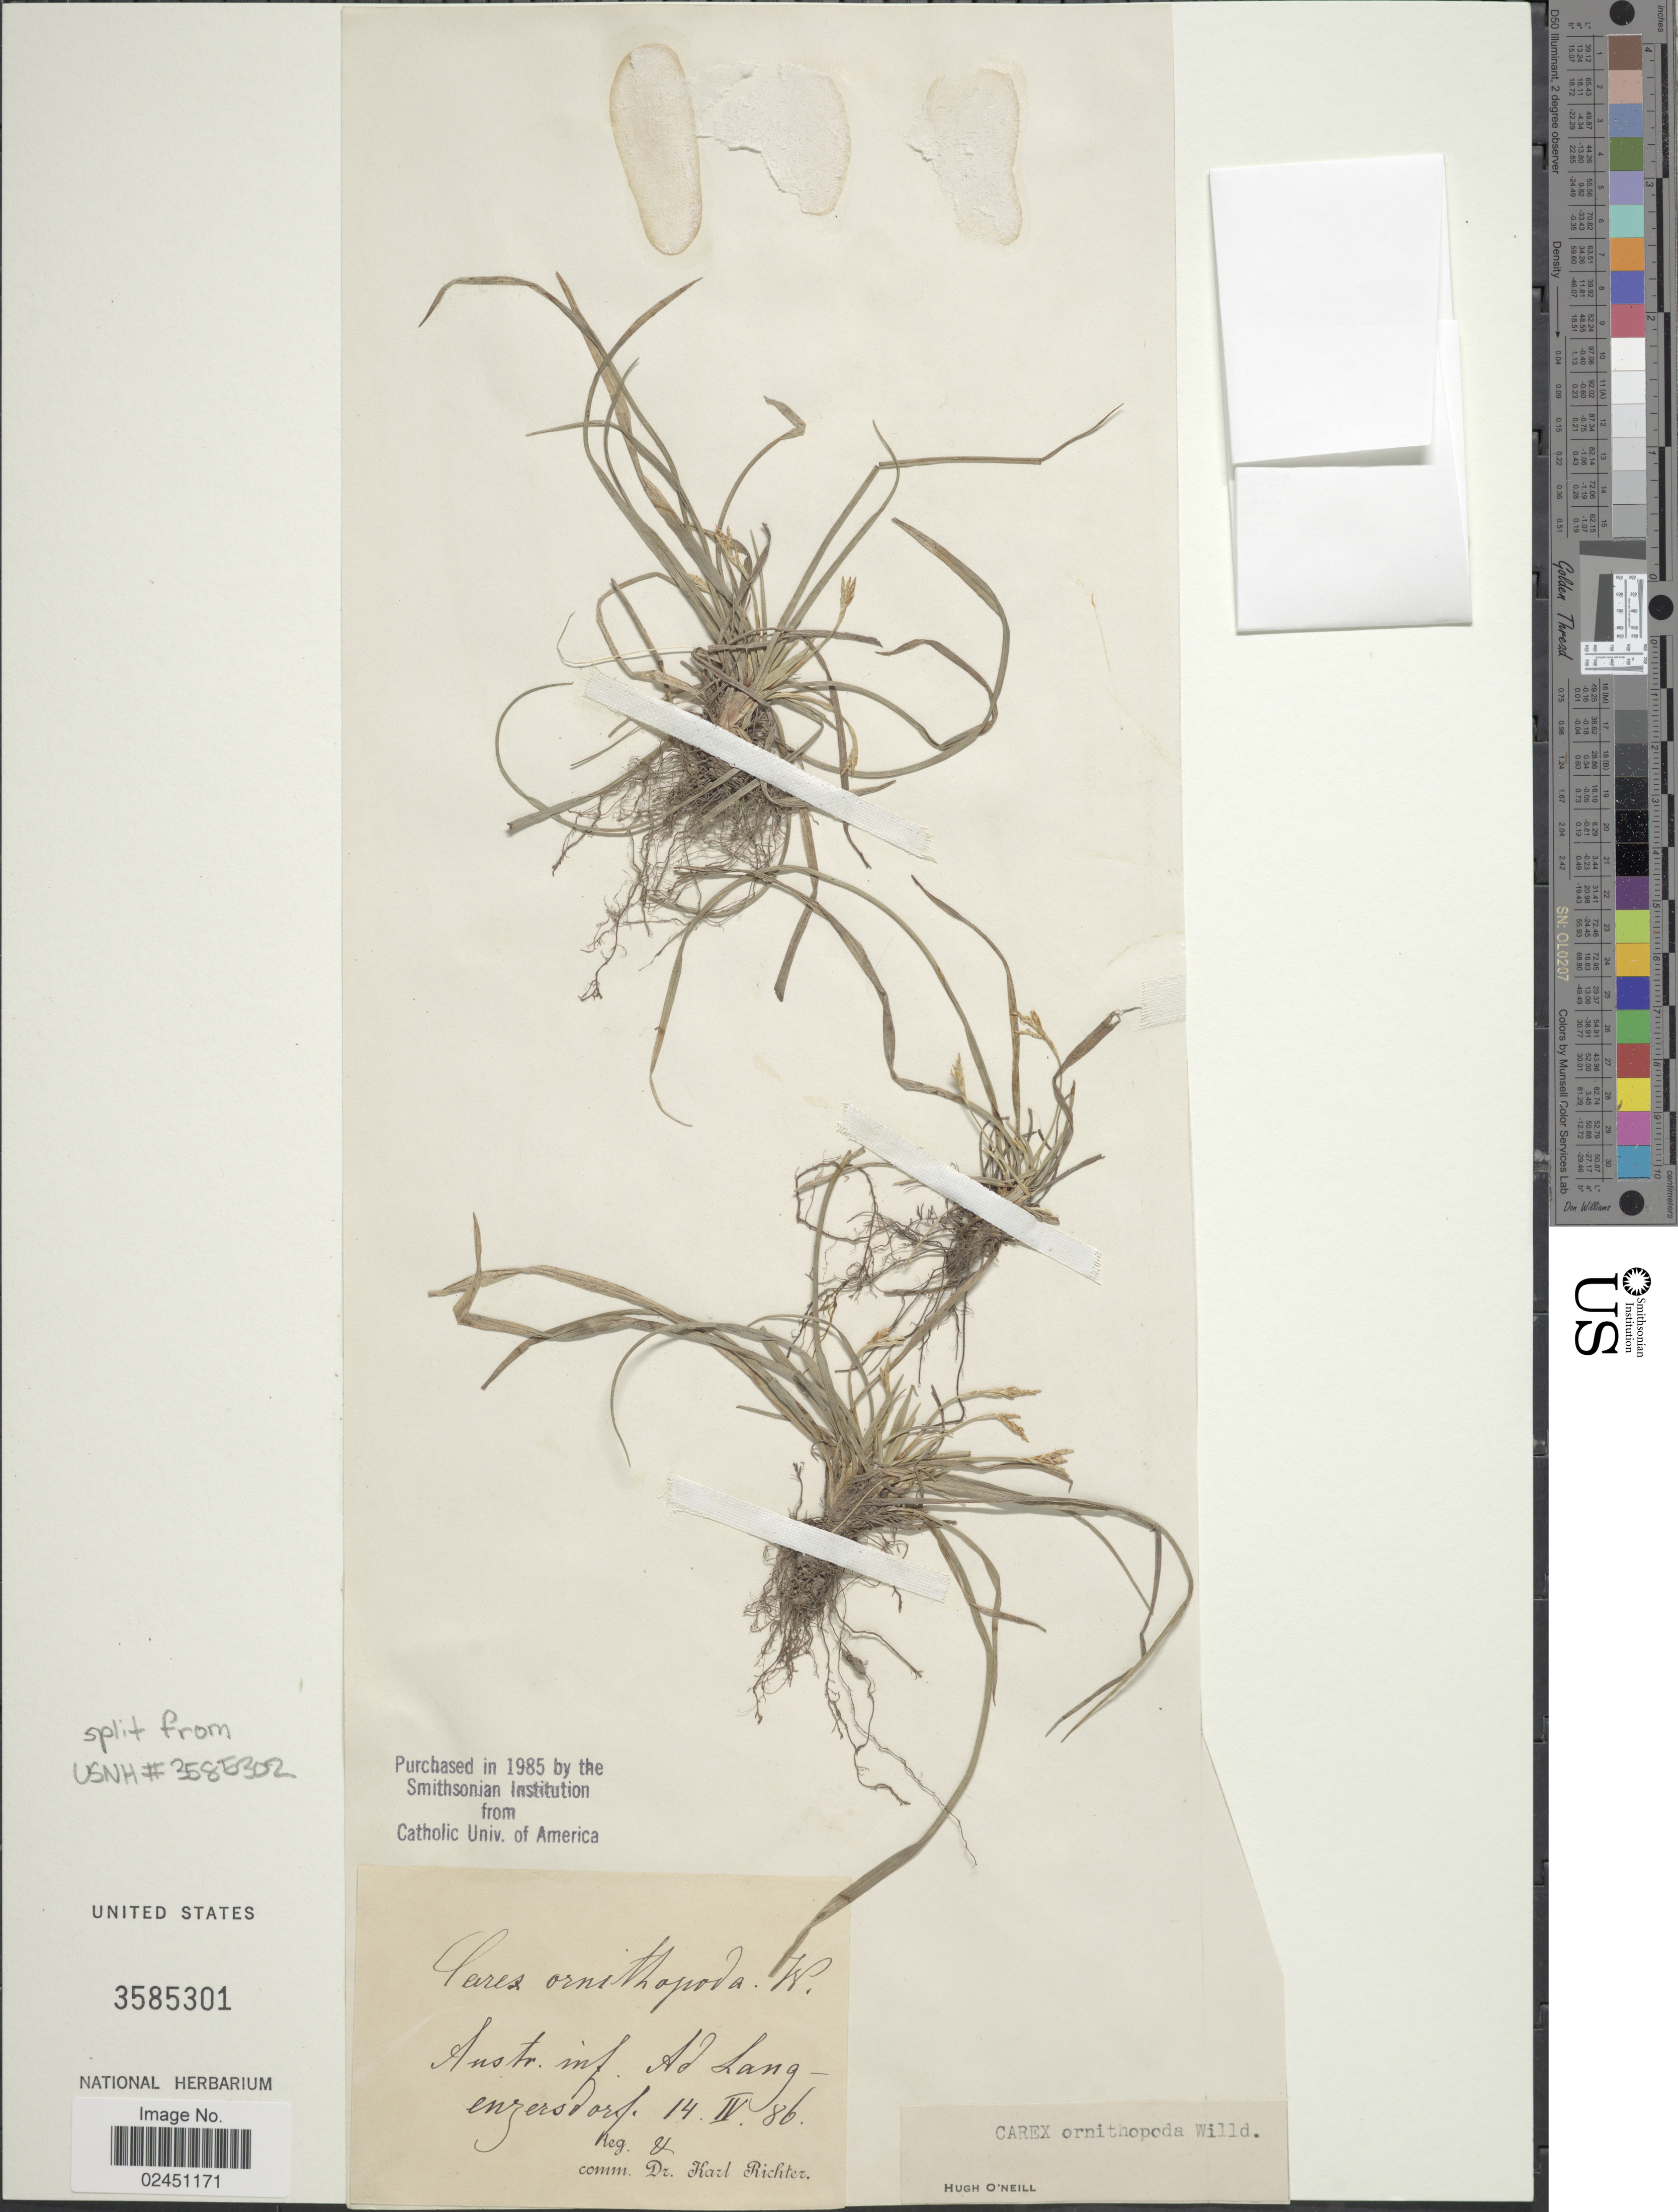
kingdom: Plantae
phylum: Tracheophyta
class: Liliopsida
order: Poales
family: Cyperaceae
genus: Carex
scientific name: Carex ornithopoda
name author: Willd.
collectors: K. Richter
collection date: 1886-04-14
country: Austria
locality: Austr. inf. Ad Langenzersdorf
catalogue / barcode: US 3582301